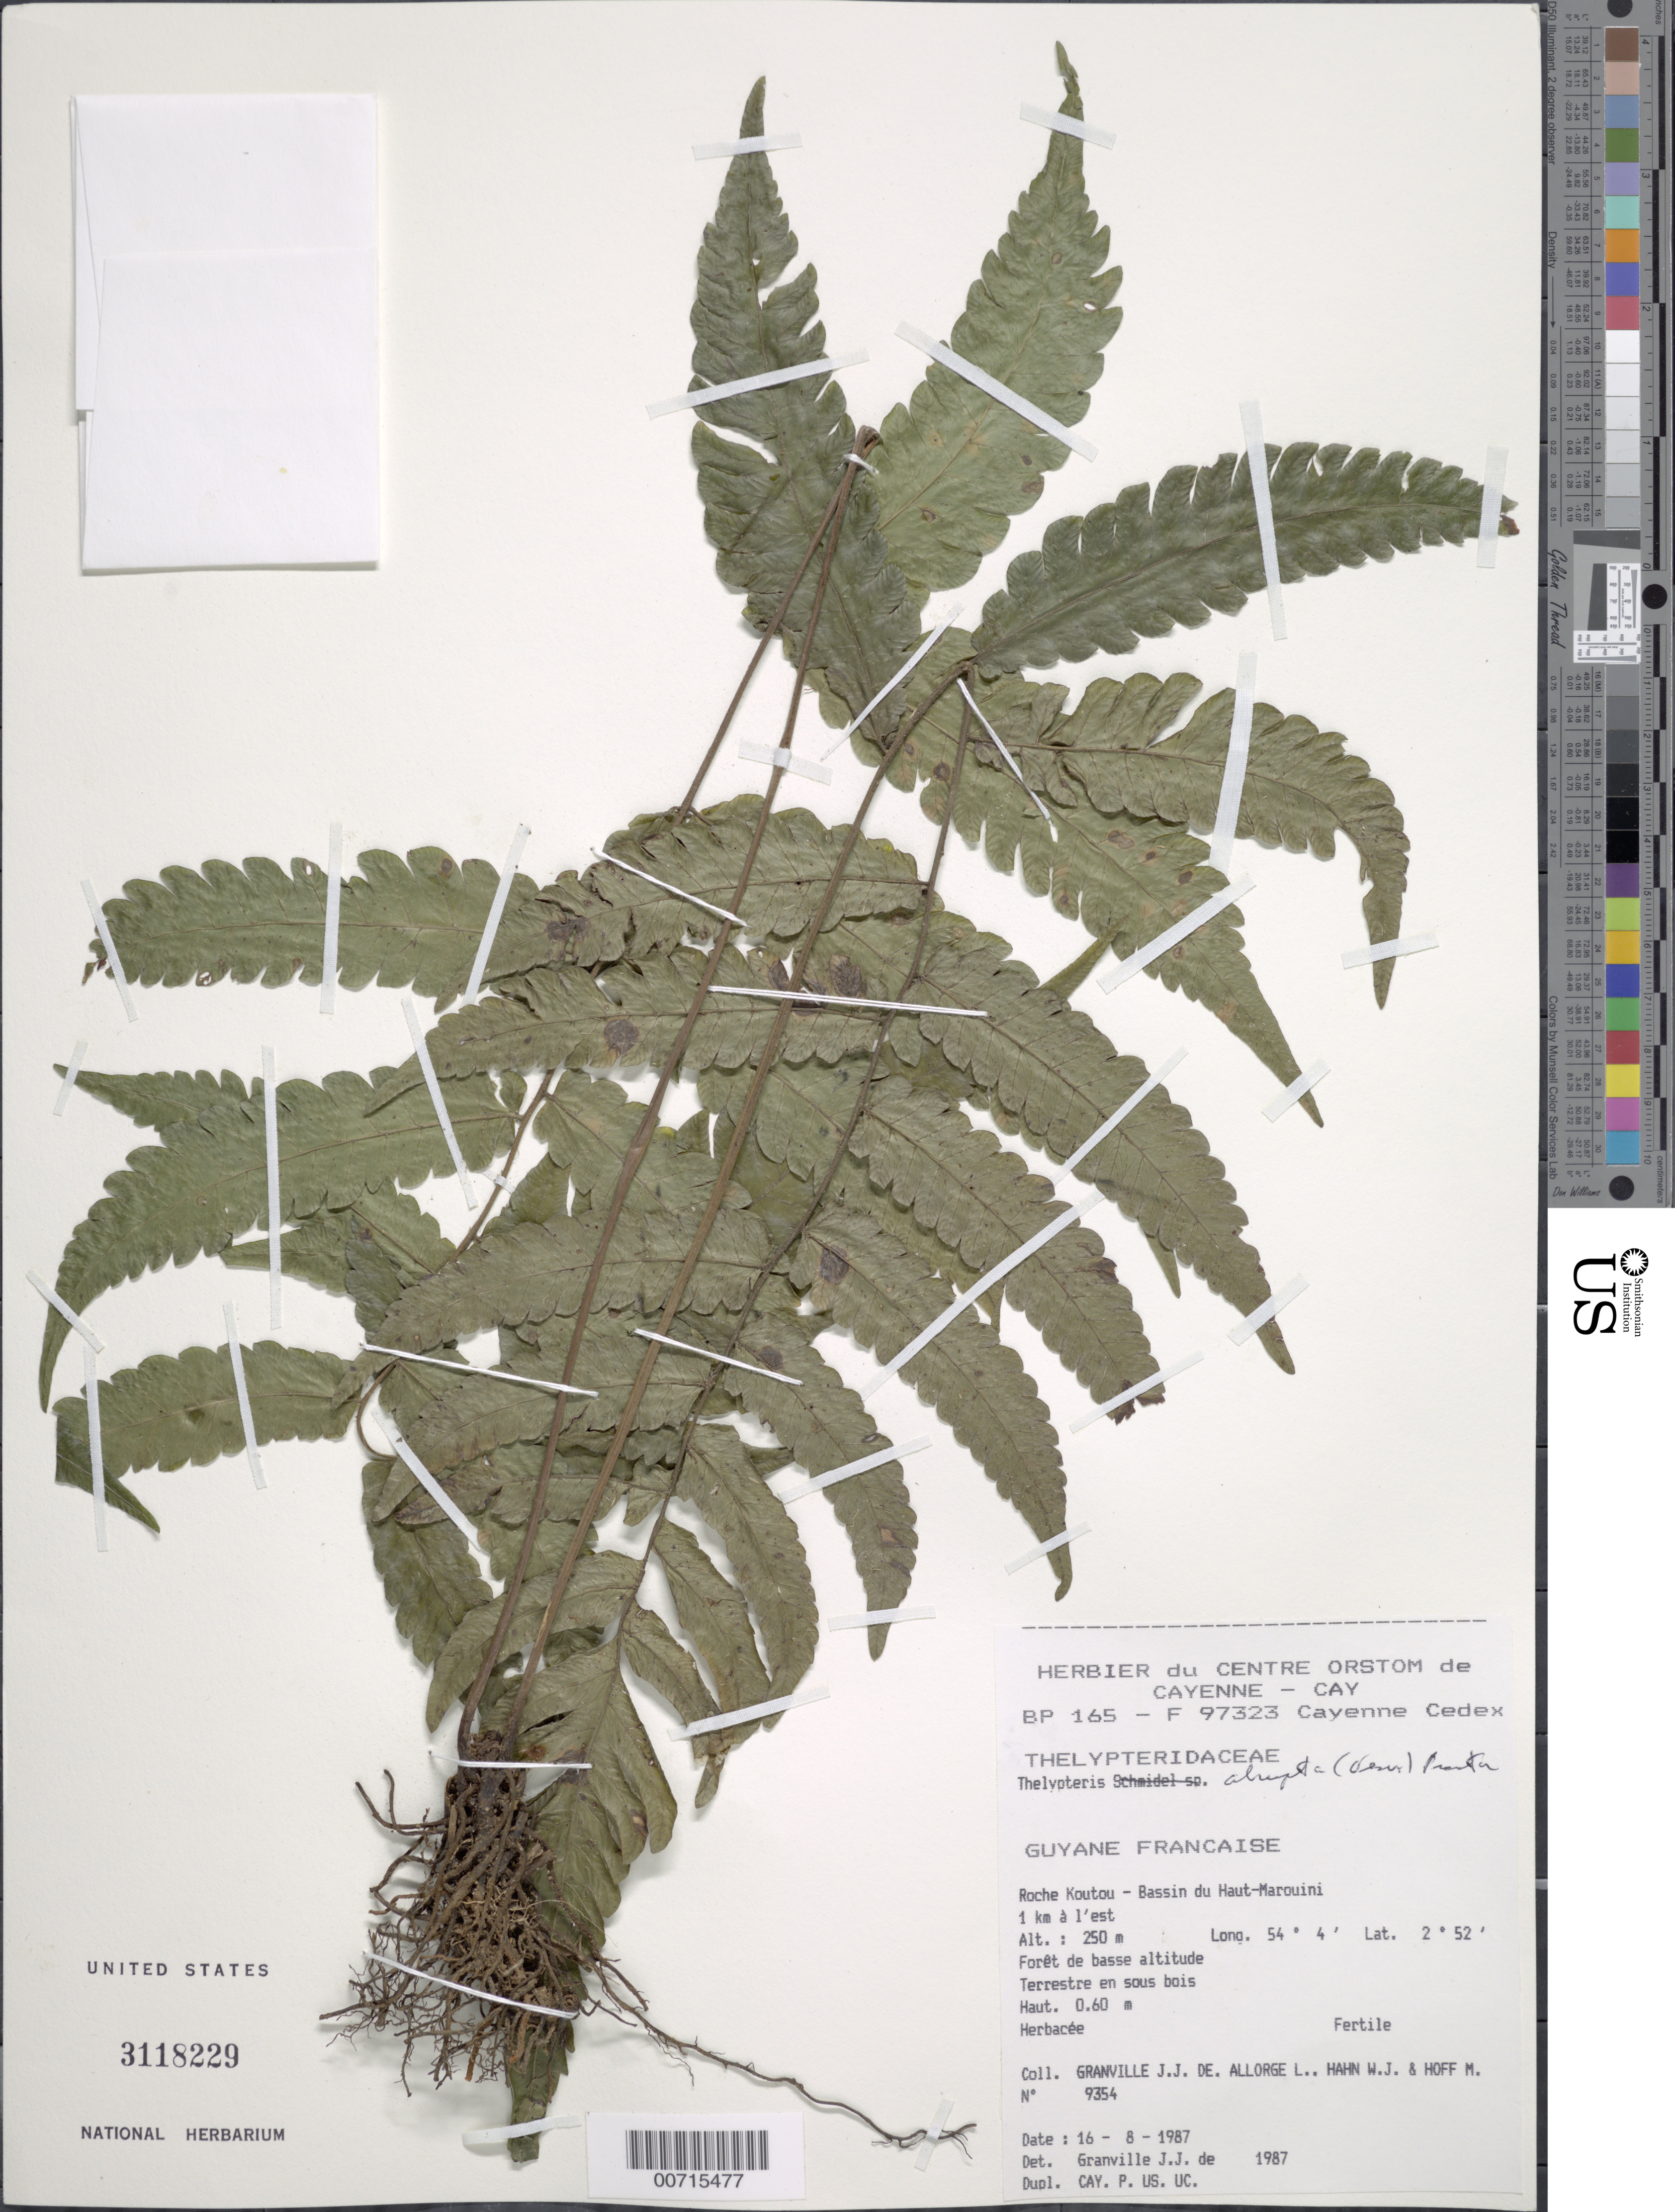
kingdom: Plantae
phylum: Tracheophyta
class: Polypodiopsida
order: Polypodiales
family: Thelypteridaceae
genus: Goniopteris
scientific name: Goniopteris abrupta (Desv.) comb. nov., ined 2015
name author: (Desv.)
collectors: J.-J. de Granville, L. Allorge, W. J. Hahn & M. Hoff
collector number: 9354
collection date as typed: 16-Aug-87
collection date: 1987-08-16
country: French Guiana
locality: Roche Koutou, Bassin du Haut-Marouini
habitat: Low forest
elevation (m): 250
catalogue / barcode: US 3118229